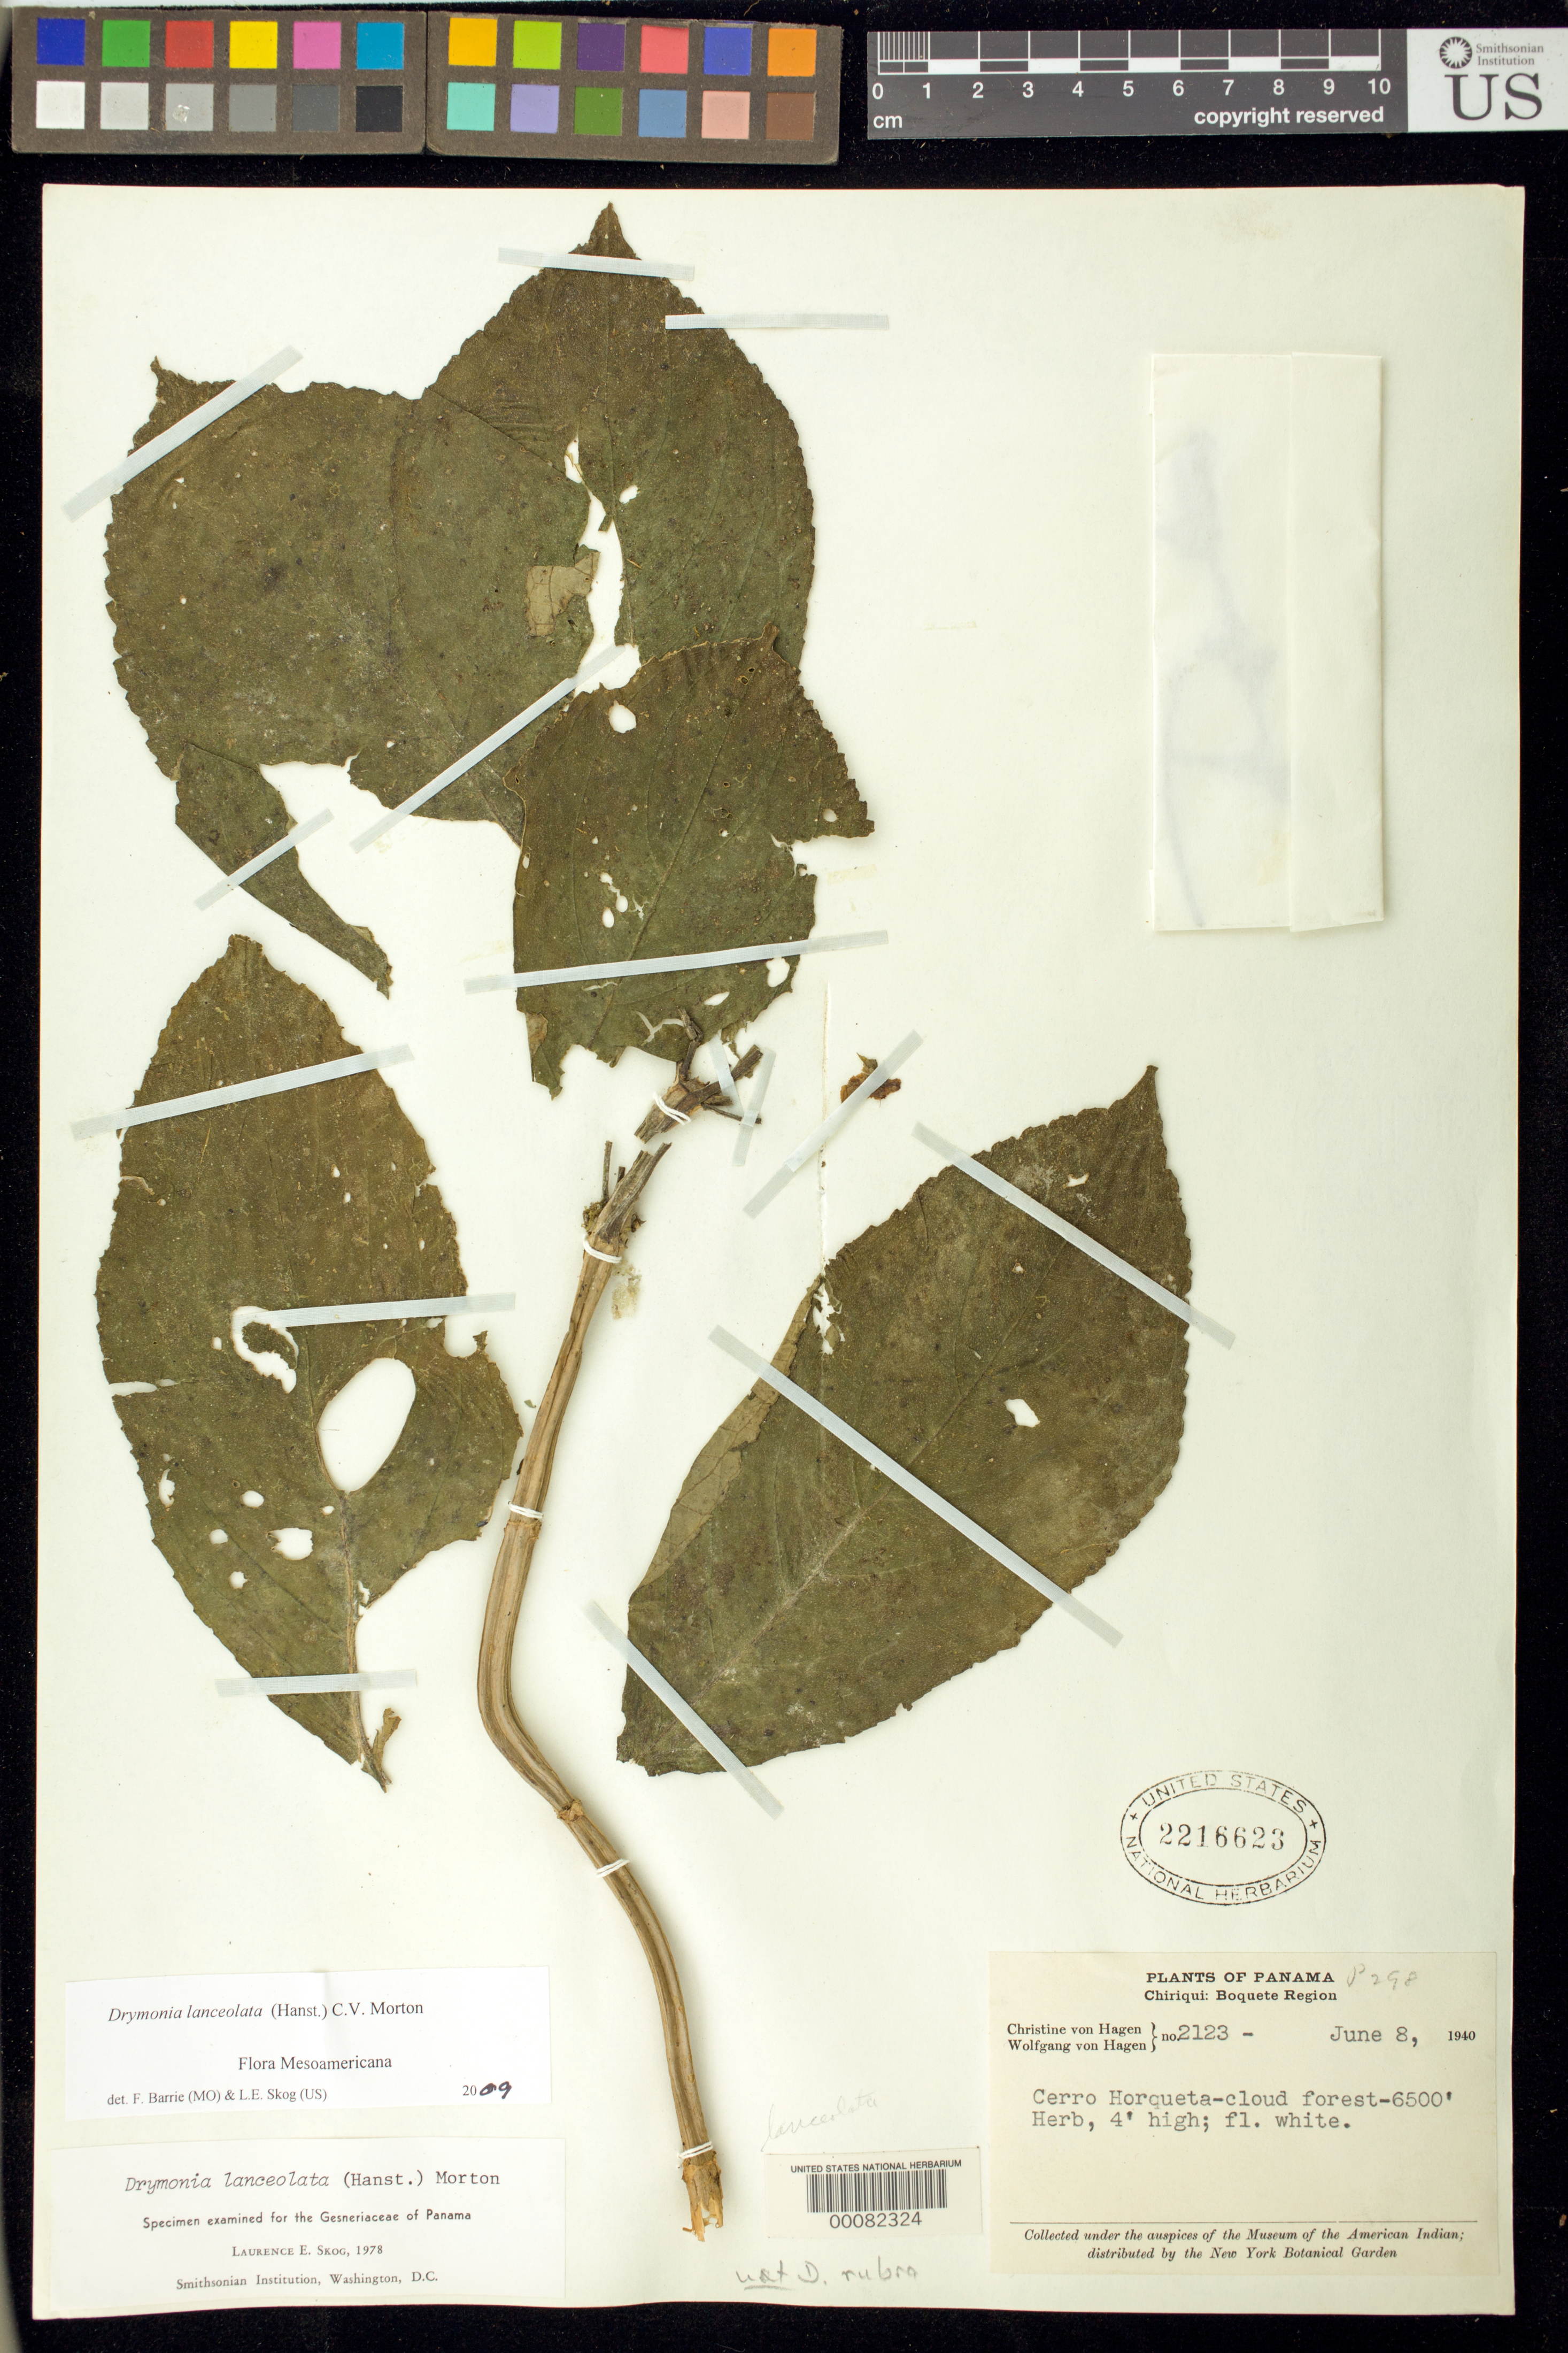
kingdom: Plantae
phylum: Tracheophyta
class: Magnoliopsida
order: Lamiales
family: Gesneriaceae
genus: Drymonia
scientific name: Drymonia lanceolata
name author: (Hanst.) C.V. Morton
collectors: E. Groff & W. von Hagen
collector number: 2123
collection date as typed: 08 Jun 1940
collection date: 1940-06-08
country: Panama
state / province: Chiriquí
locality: Boquete region, Cerro Horqueta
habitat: Cloud forest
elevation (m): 1981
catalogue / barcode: US 2216623